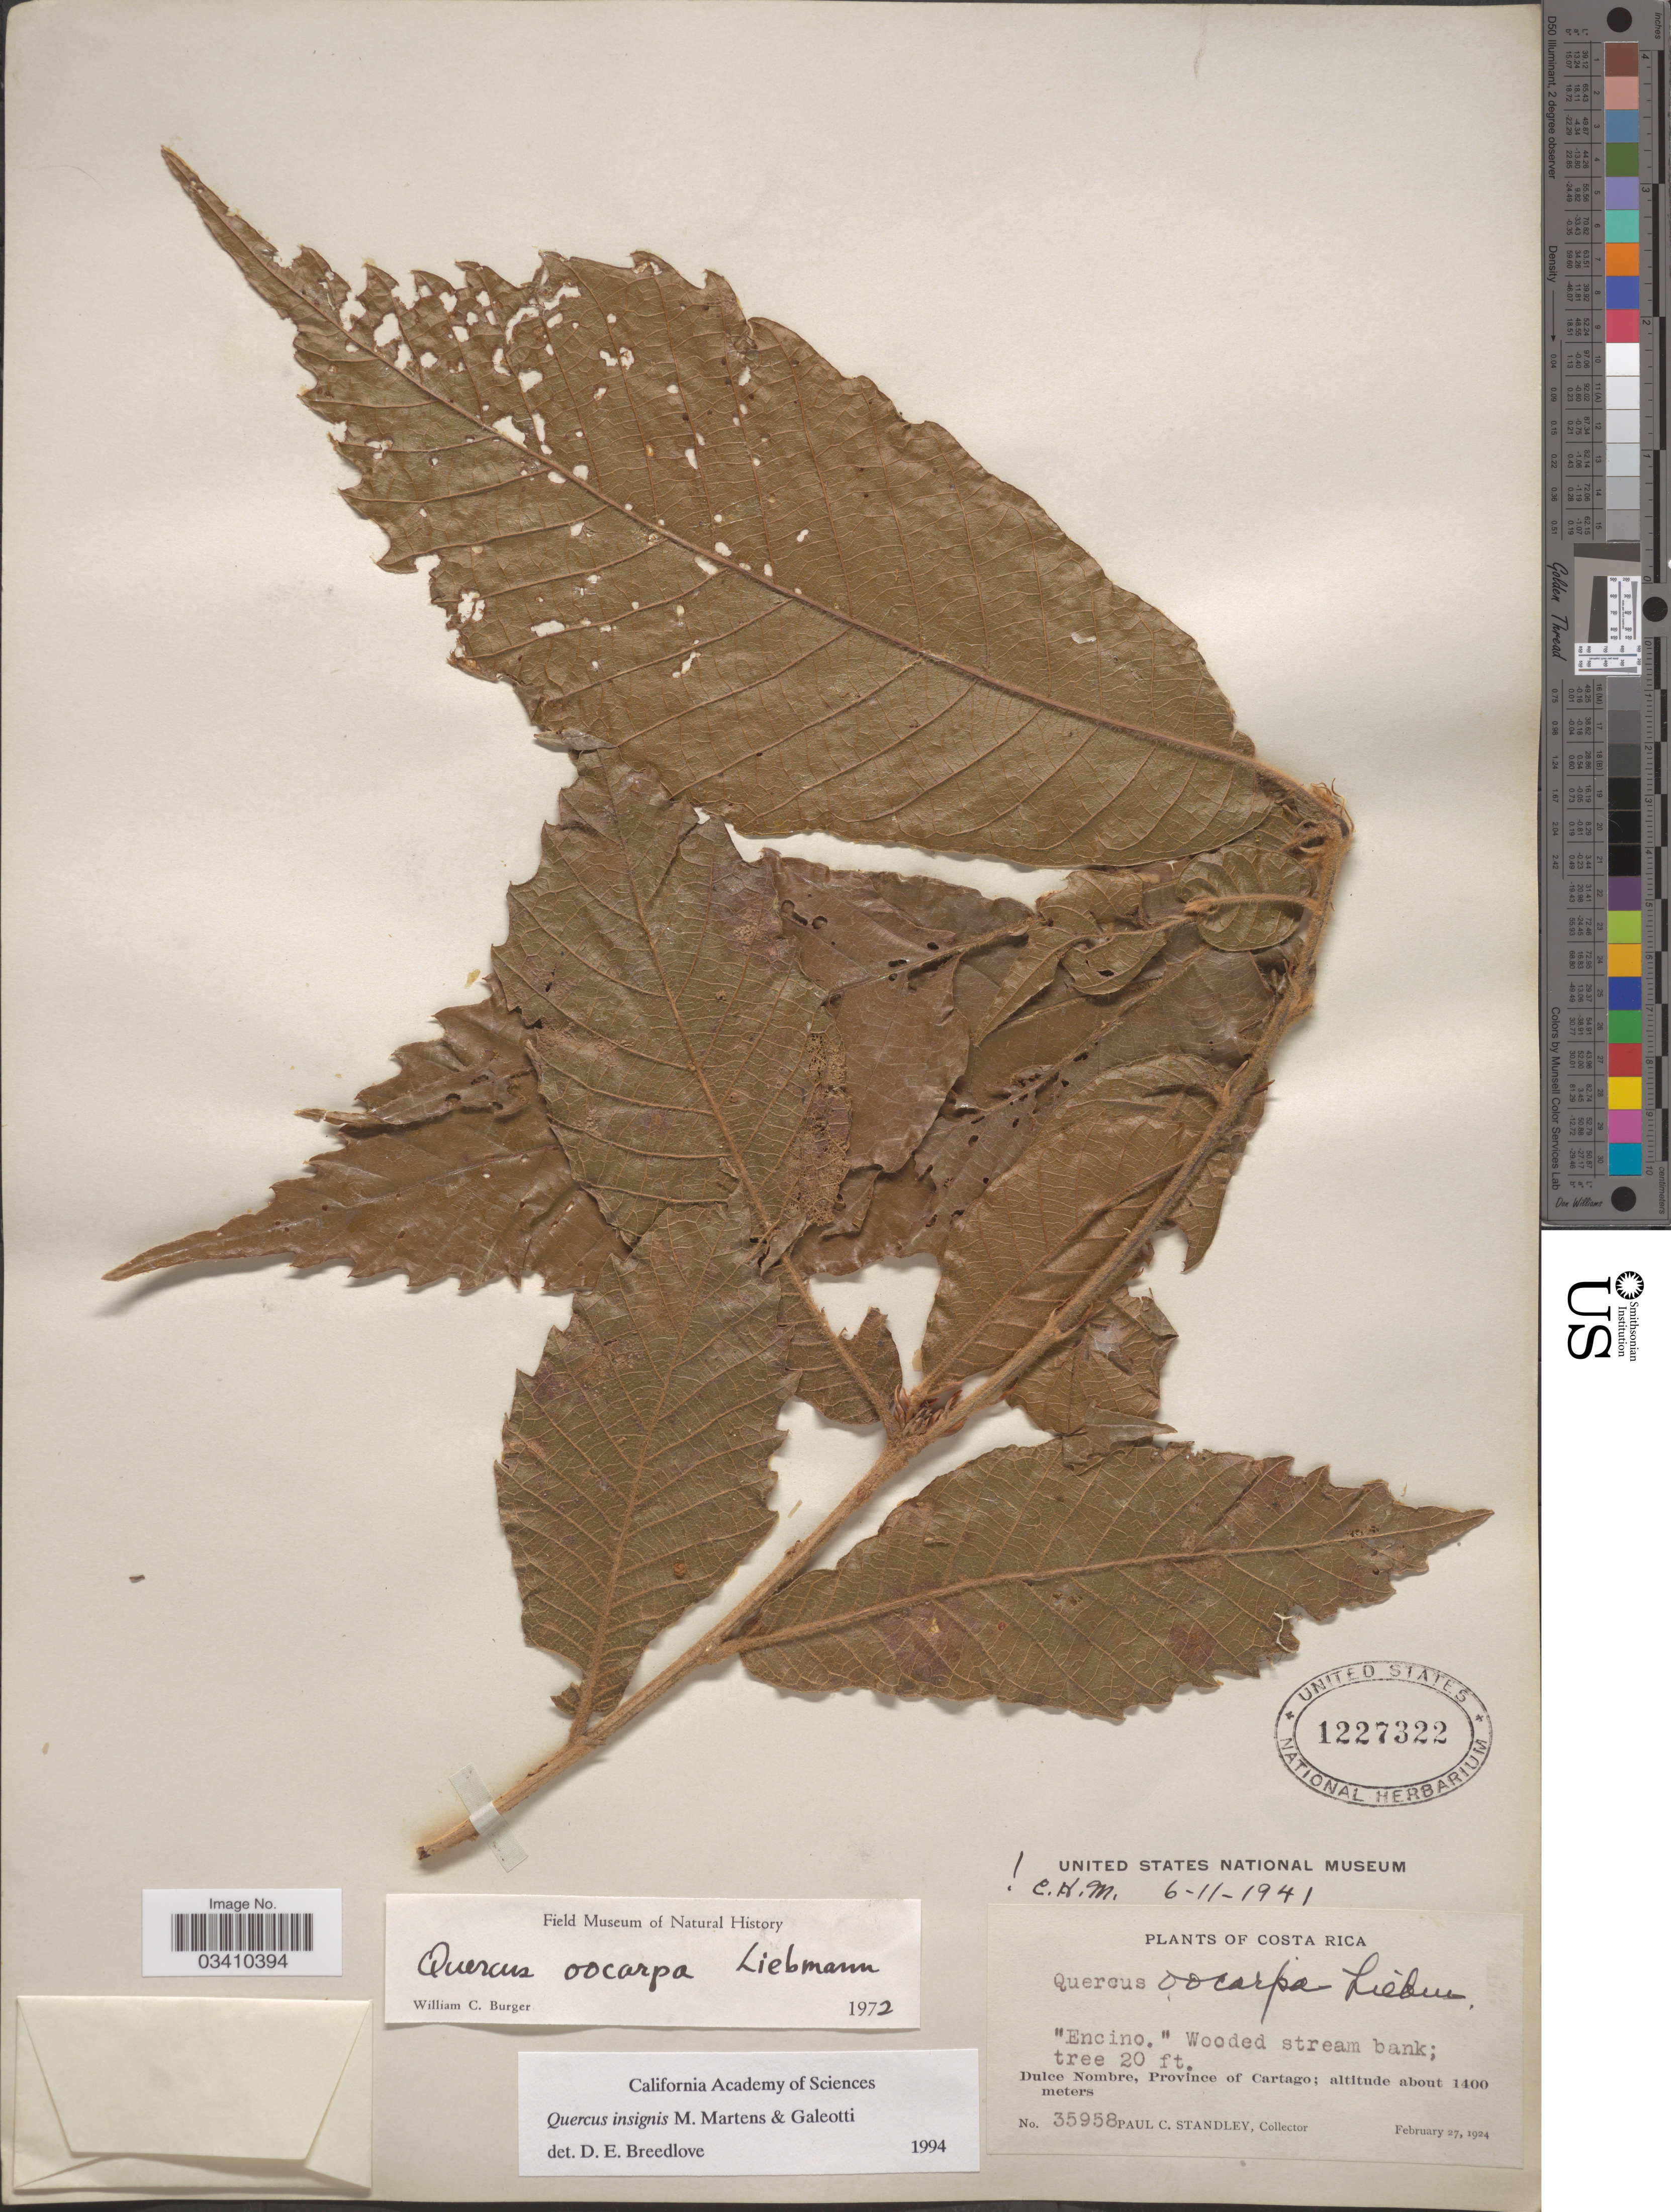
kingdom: Plantae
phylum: Tracheophyta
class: Magnoliopsida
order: Fagales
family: Fagaceae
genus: Quercus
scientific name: Quercus insignis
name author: M. Martens & Galeotti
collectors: P. C. Standley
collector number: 35958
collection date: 1924-02-27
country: Costa Rica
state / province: Cartago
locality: Dulce Nombre.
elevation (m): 1400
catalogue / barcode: US 1227322